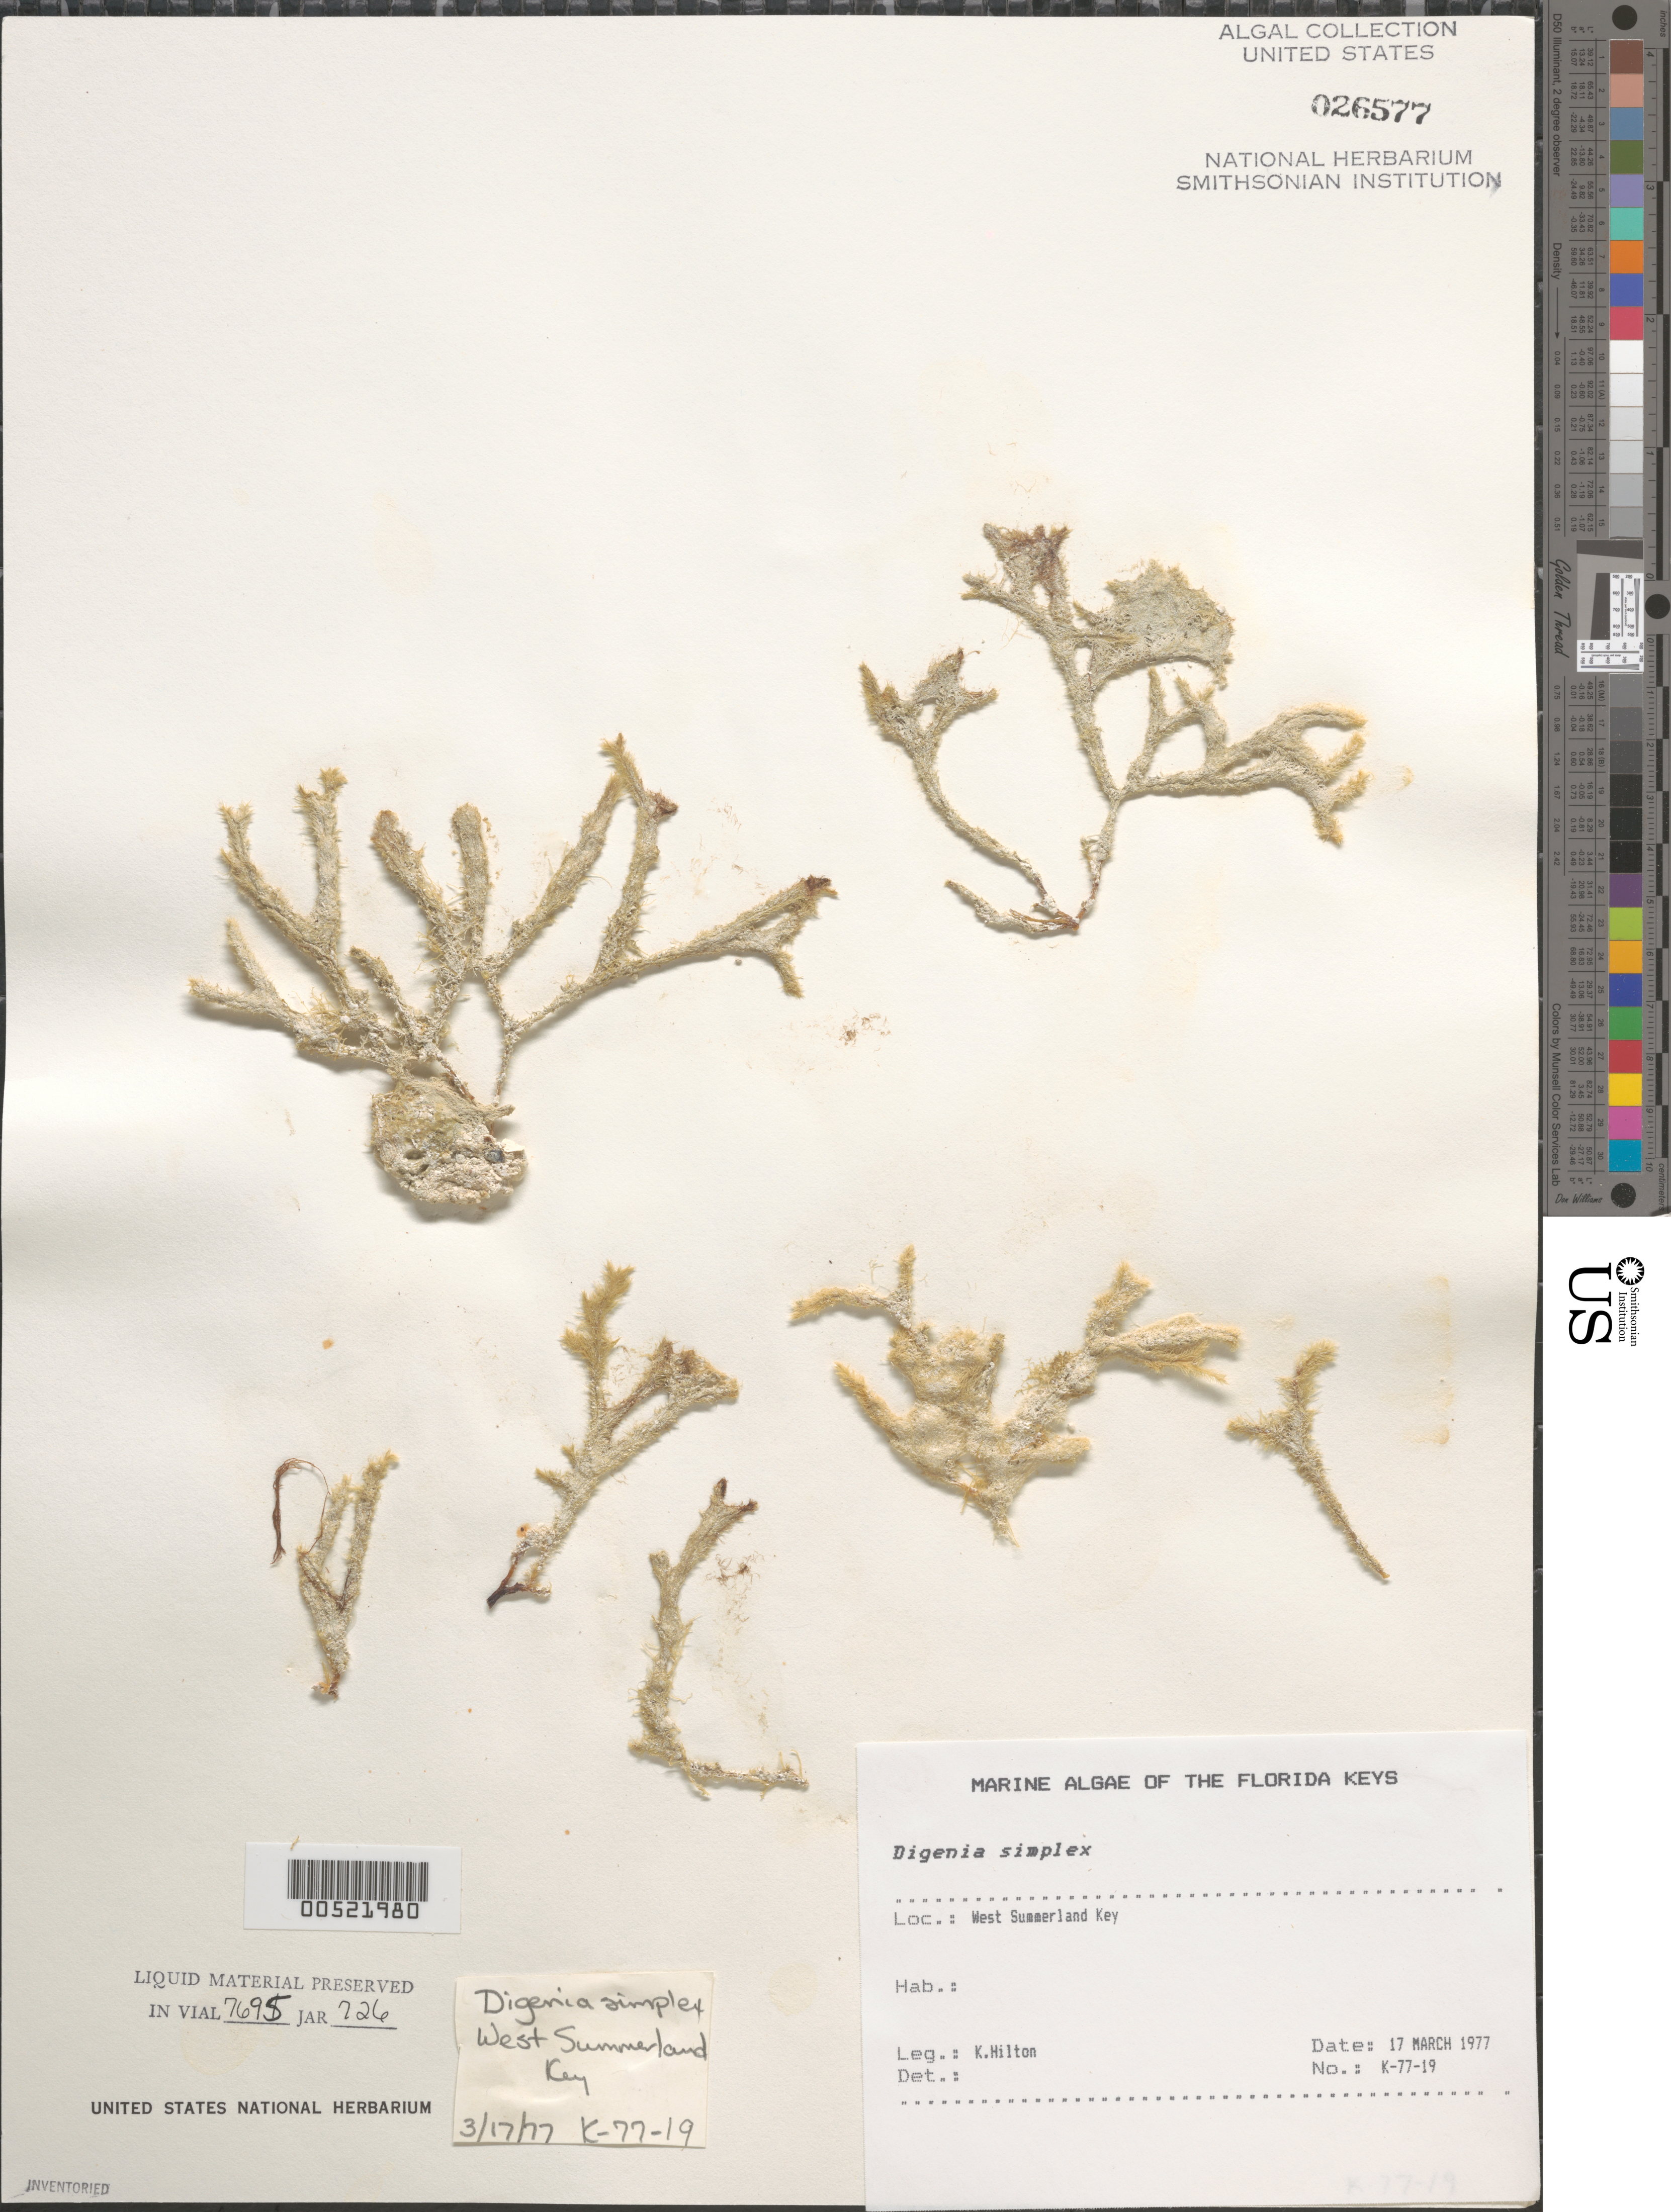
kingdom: Plantae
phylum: Rhodophyta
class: Florideophyceae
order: Ceramiales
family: Rhodomelaceae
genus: Digenea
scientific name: Digenea simplex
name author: (Wulfen) C. Agardh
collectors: K. Hilton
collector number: K-77-19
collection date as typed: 17 Mar 1977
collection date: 1977-03-17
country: United States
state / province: Florida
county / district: Monroe County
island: West Summerland Key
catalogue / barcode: US 26577